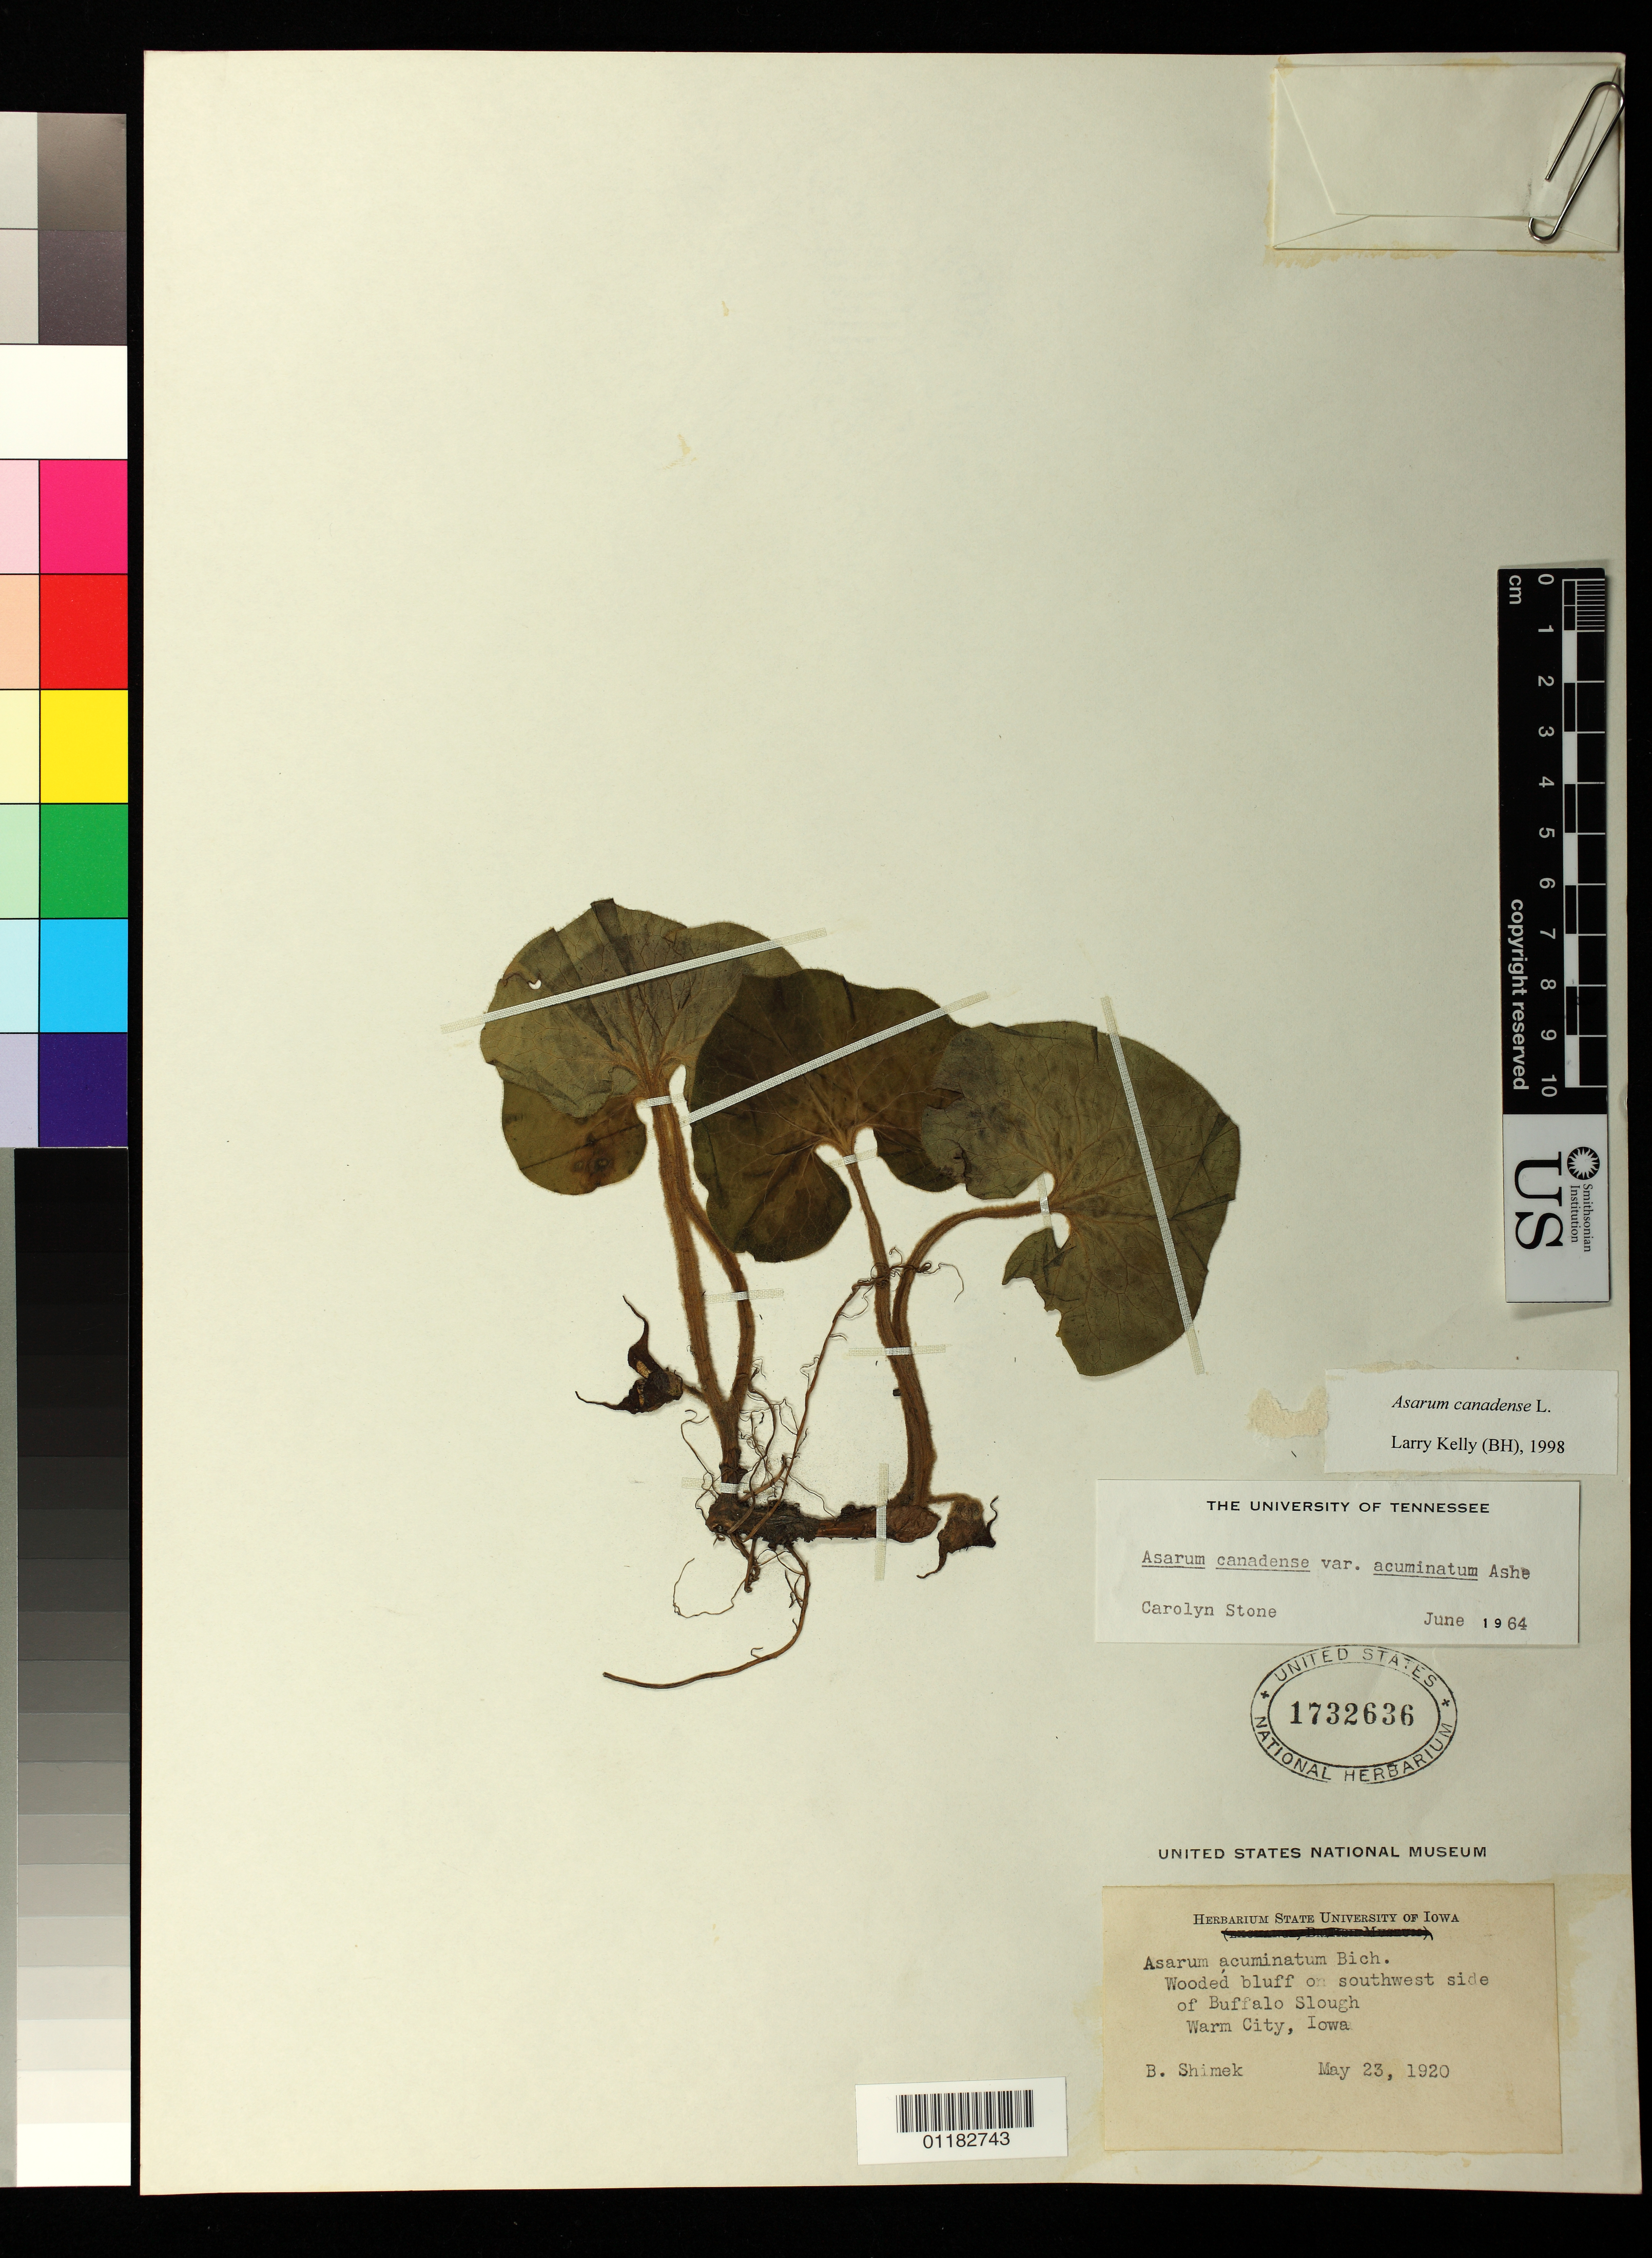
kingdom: Plantae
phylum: Tracheophyta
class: Magnoliopsida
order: Piperales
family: Aristolochiaceae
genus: Asarum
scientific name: Asarum canadense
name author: L.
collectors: B. Shimek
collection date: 1920-05-23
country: United States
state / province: Iowa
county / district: Des Moines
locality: Wooded bluff on southwest side of Buffalo Slough, Warm City, Des Moines County.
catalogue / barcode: US 1732636